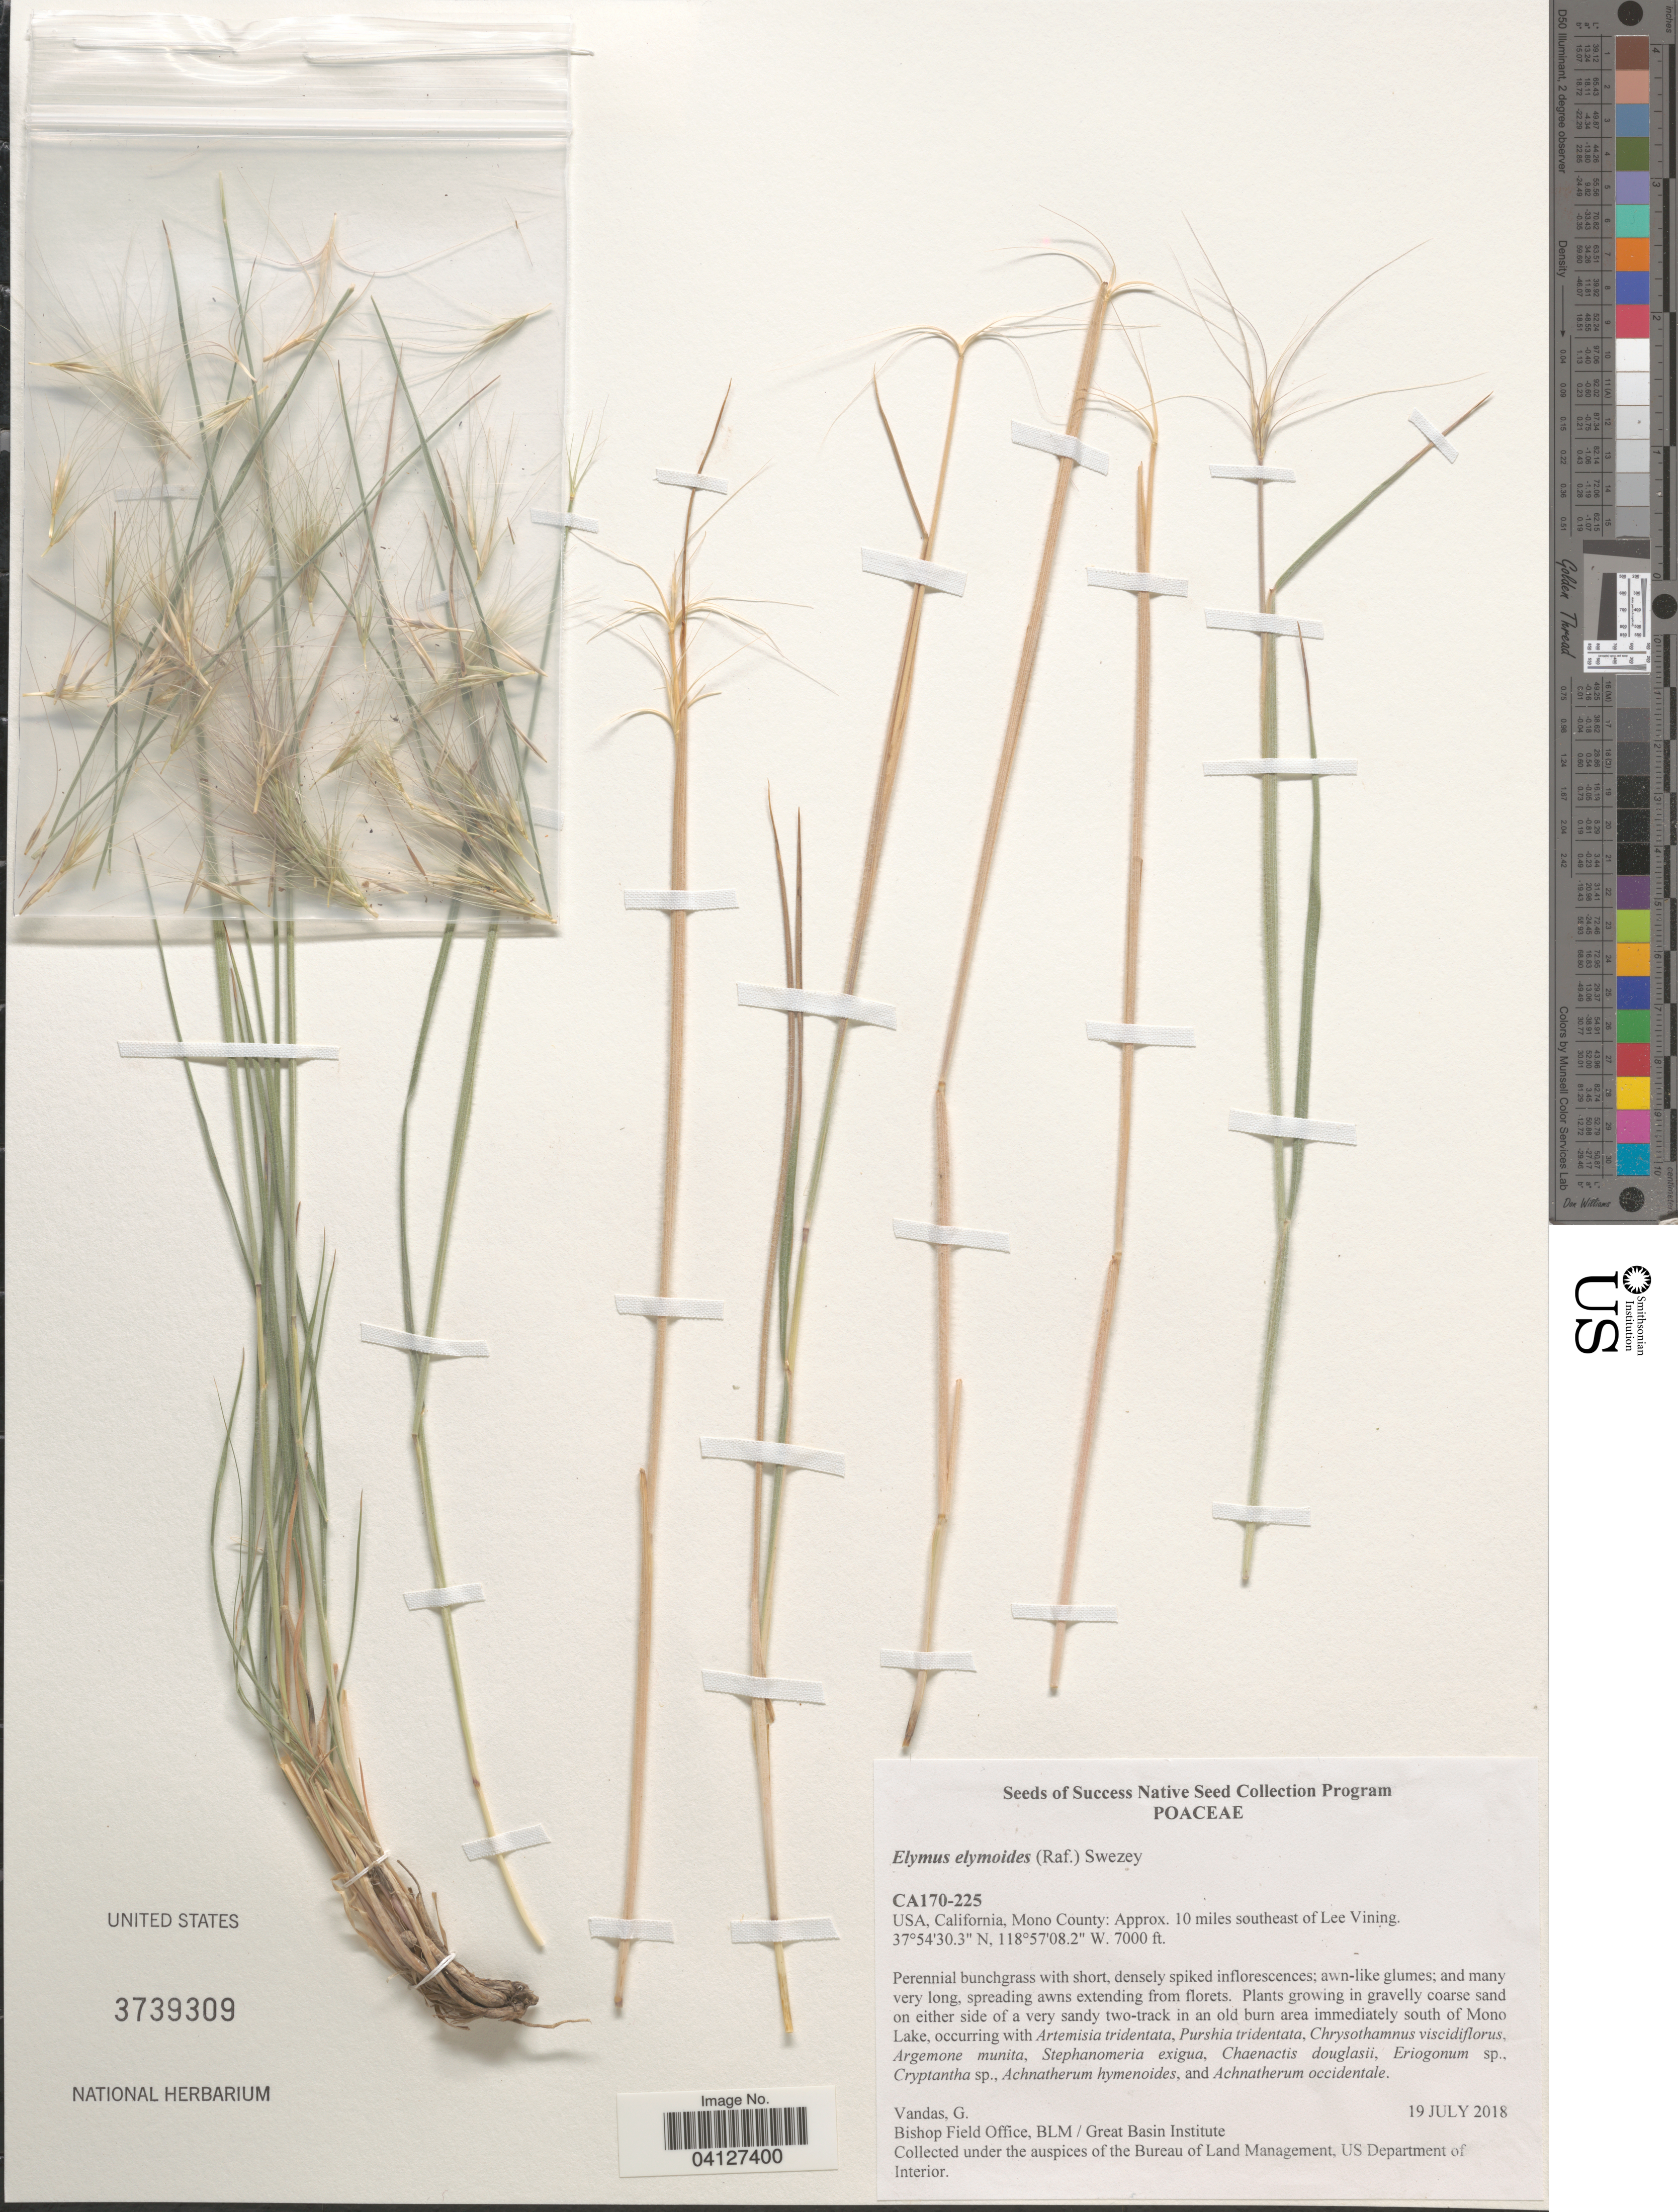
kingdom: Plantae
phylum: Tracheophyta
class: Liliopsida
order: Poales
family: Poaceae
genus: Elymus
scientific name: Elymus elymoides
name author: (Raf.) Swezey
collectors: G. Vandas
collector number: CA170-225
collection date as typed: Transcribed d/m/y: 19/7/2018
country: United States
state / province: California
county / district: Mono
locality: Mono County: Approx. 10 miles southeast of Lee Vining.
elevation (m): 2134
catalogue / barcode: US 3739309